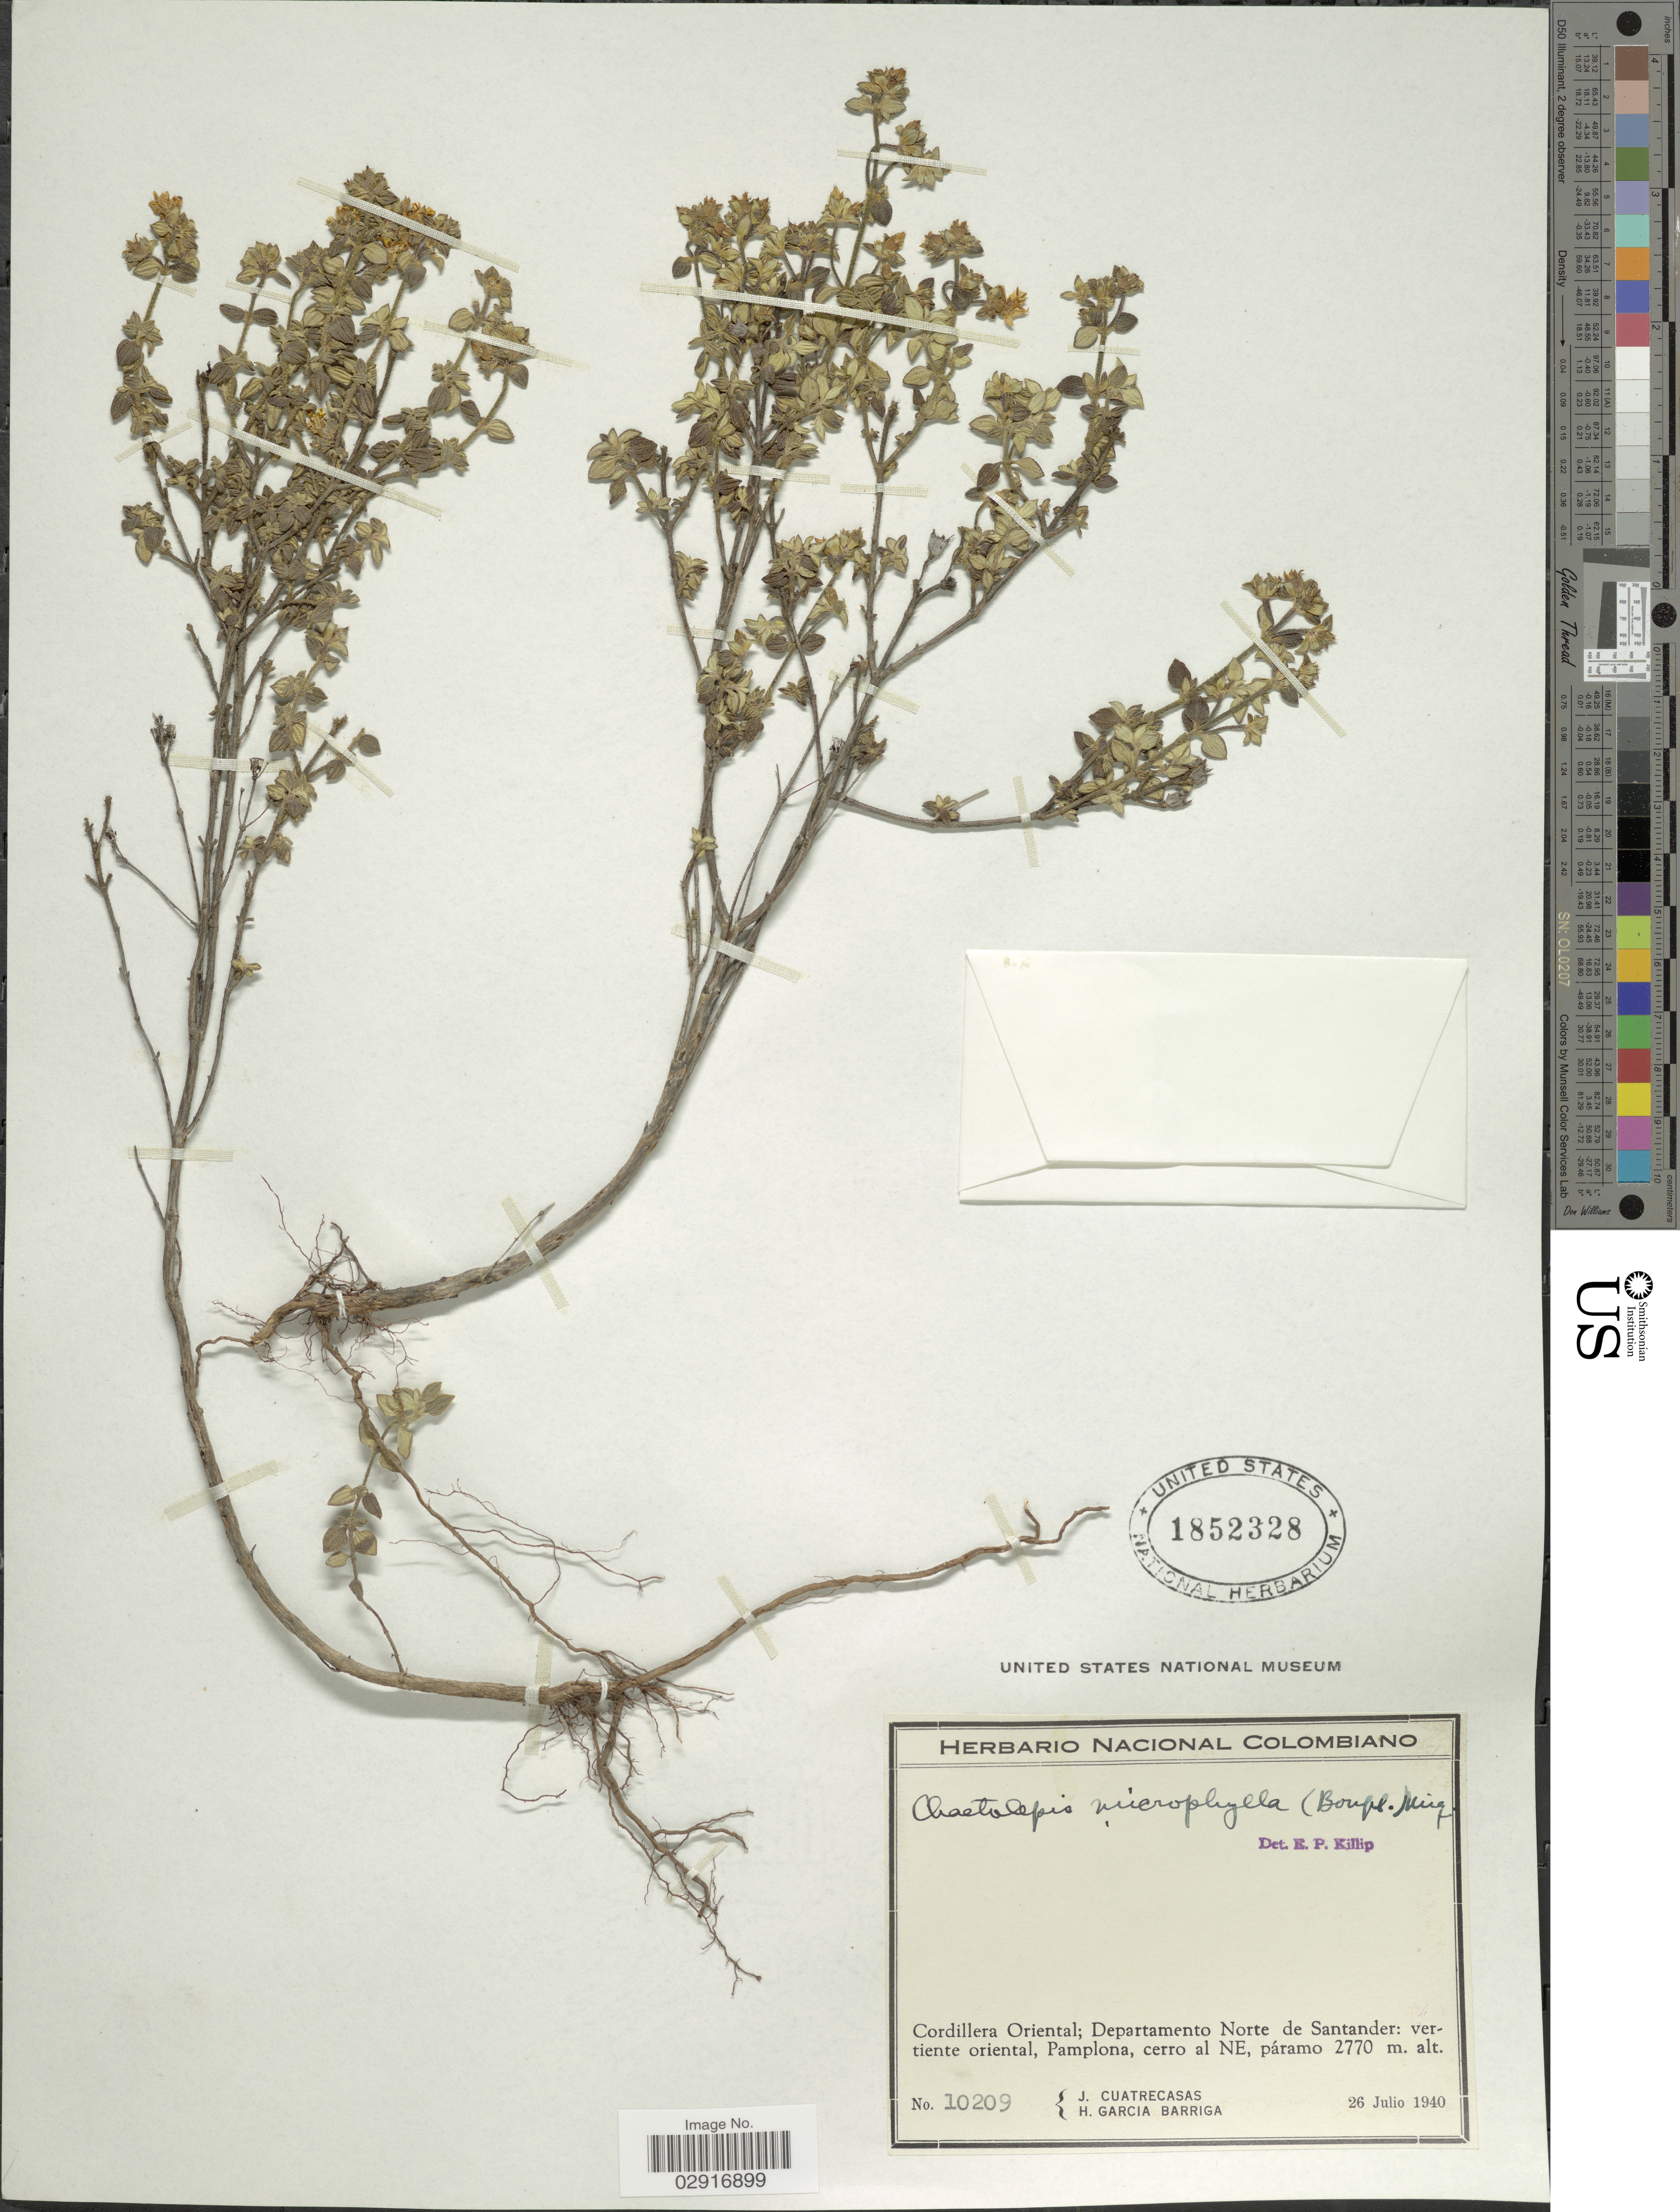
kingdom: Plantae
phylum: Tracheophyta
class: Magnoliopsida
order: Myrtales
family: Melastomataceae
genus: Chaetolepis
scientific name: Chaetolepis microphylla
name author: (Bonpl.) Miq.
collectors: J. Cuatrecasas & H. García Barriga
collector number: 10209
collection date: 1940-07-26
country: Colombia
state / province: Norte de Santander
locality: Cordillera Oriental; Departamento Norte de Santander: vertiente oriental, Pamplona, cerro al NE, páramo.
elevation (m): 2770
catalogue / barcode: US 1852328